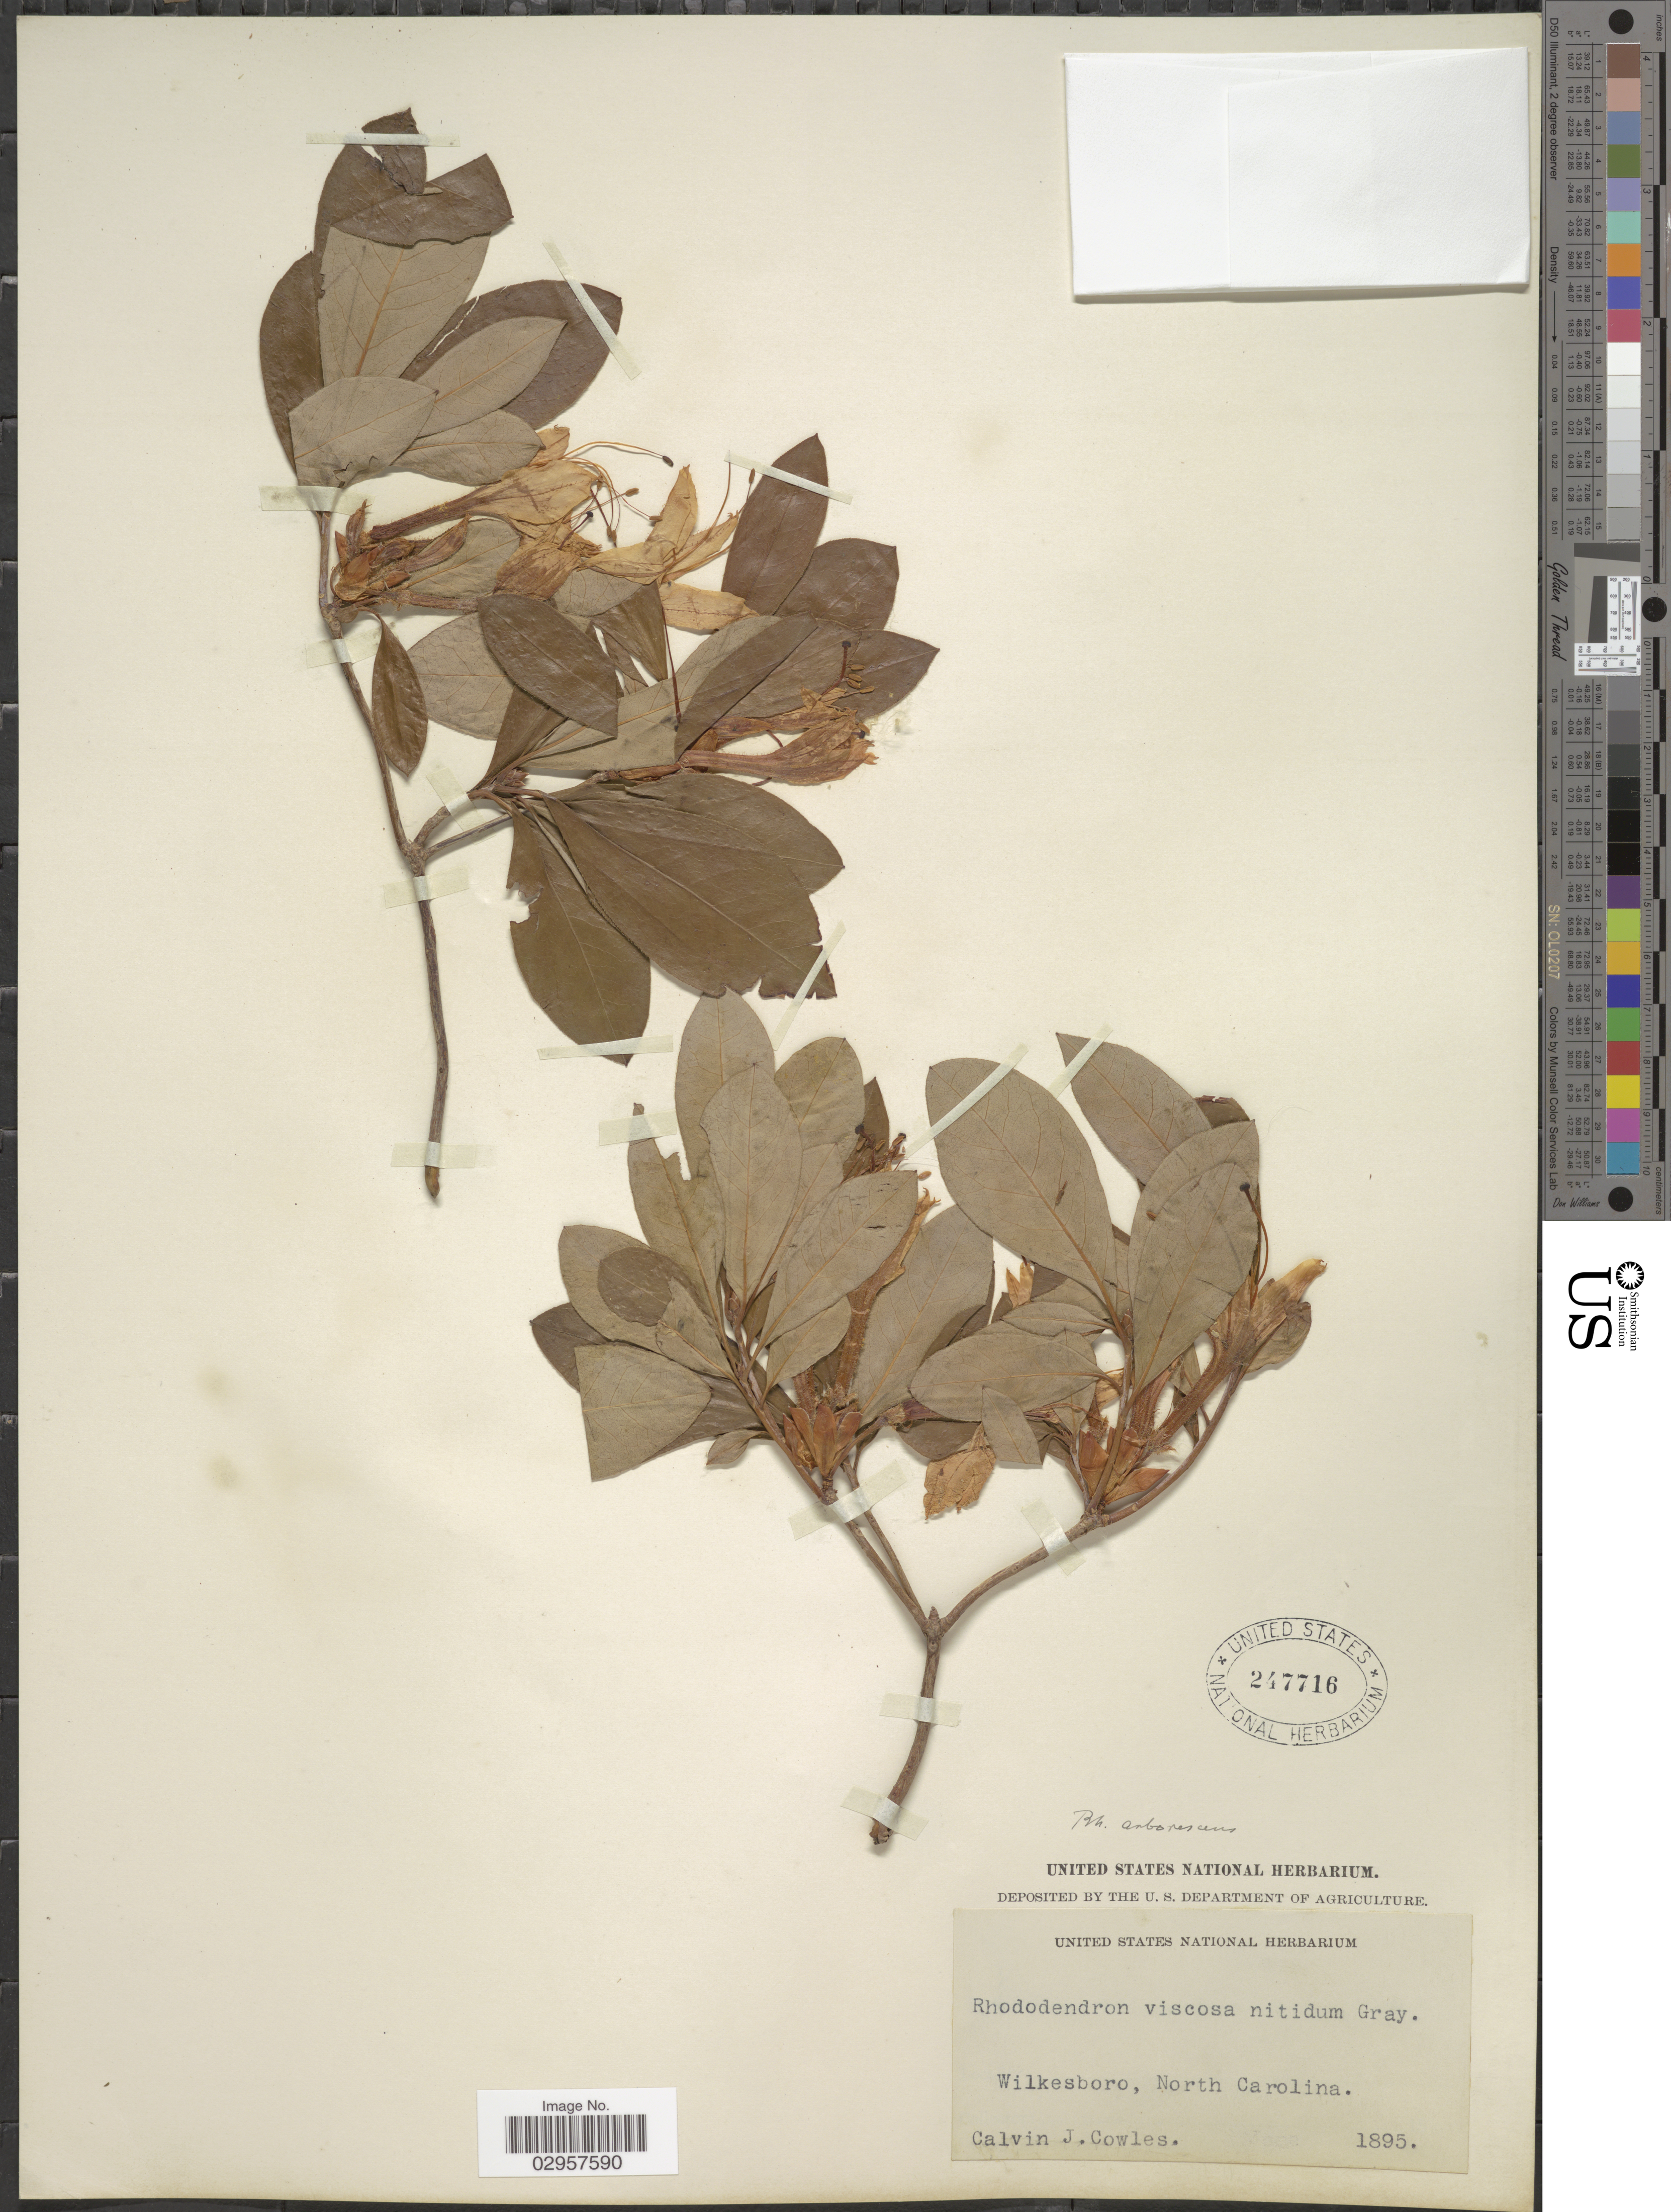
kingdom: Plantae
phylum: Tracheophyta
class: Magnoliopsida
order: Ericales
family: Ericaceae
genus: Rhododendron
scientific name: Rhododendron arborescens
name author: (Pursh) Torr.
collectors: C. Cowles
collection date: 1895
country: United States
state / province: North Carolina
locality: Wilkesboro.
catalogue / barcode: US 247716